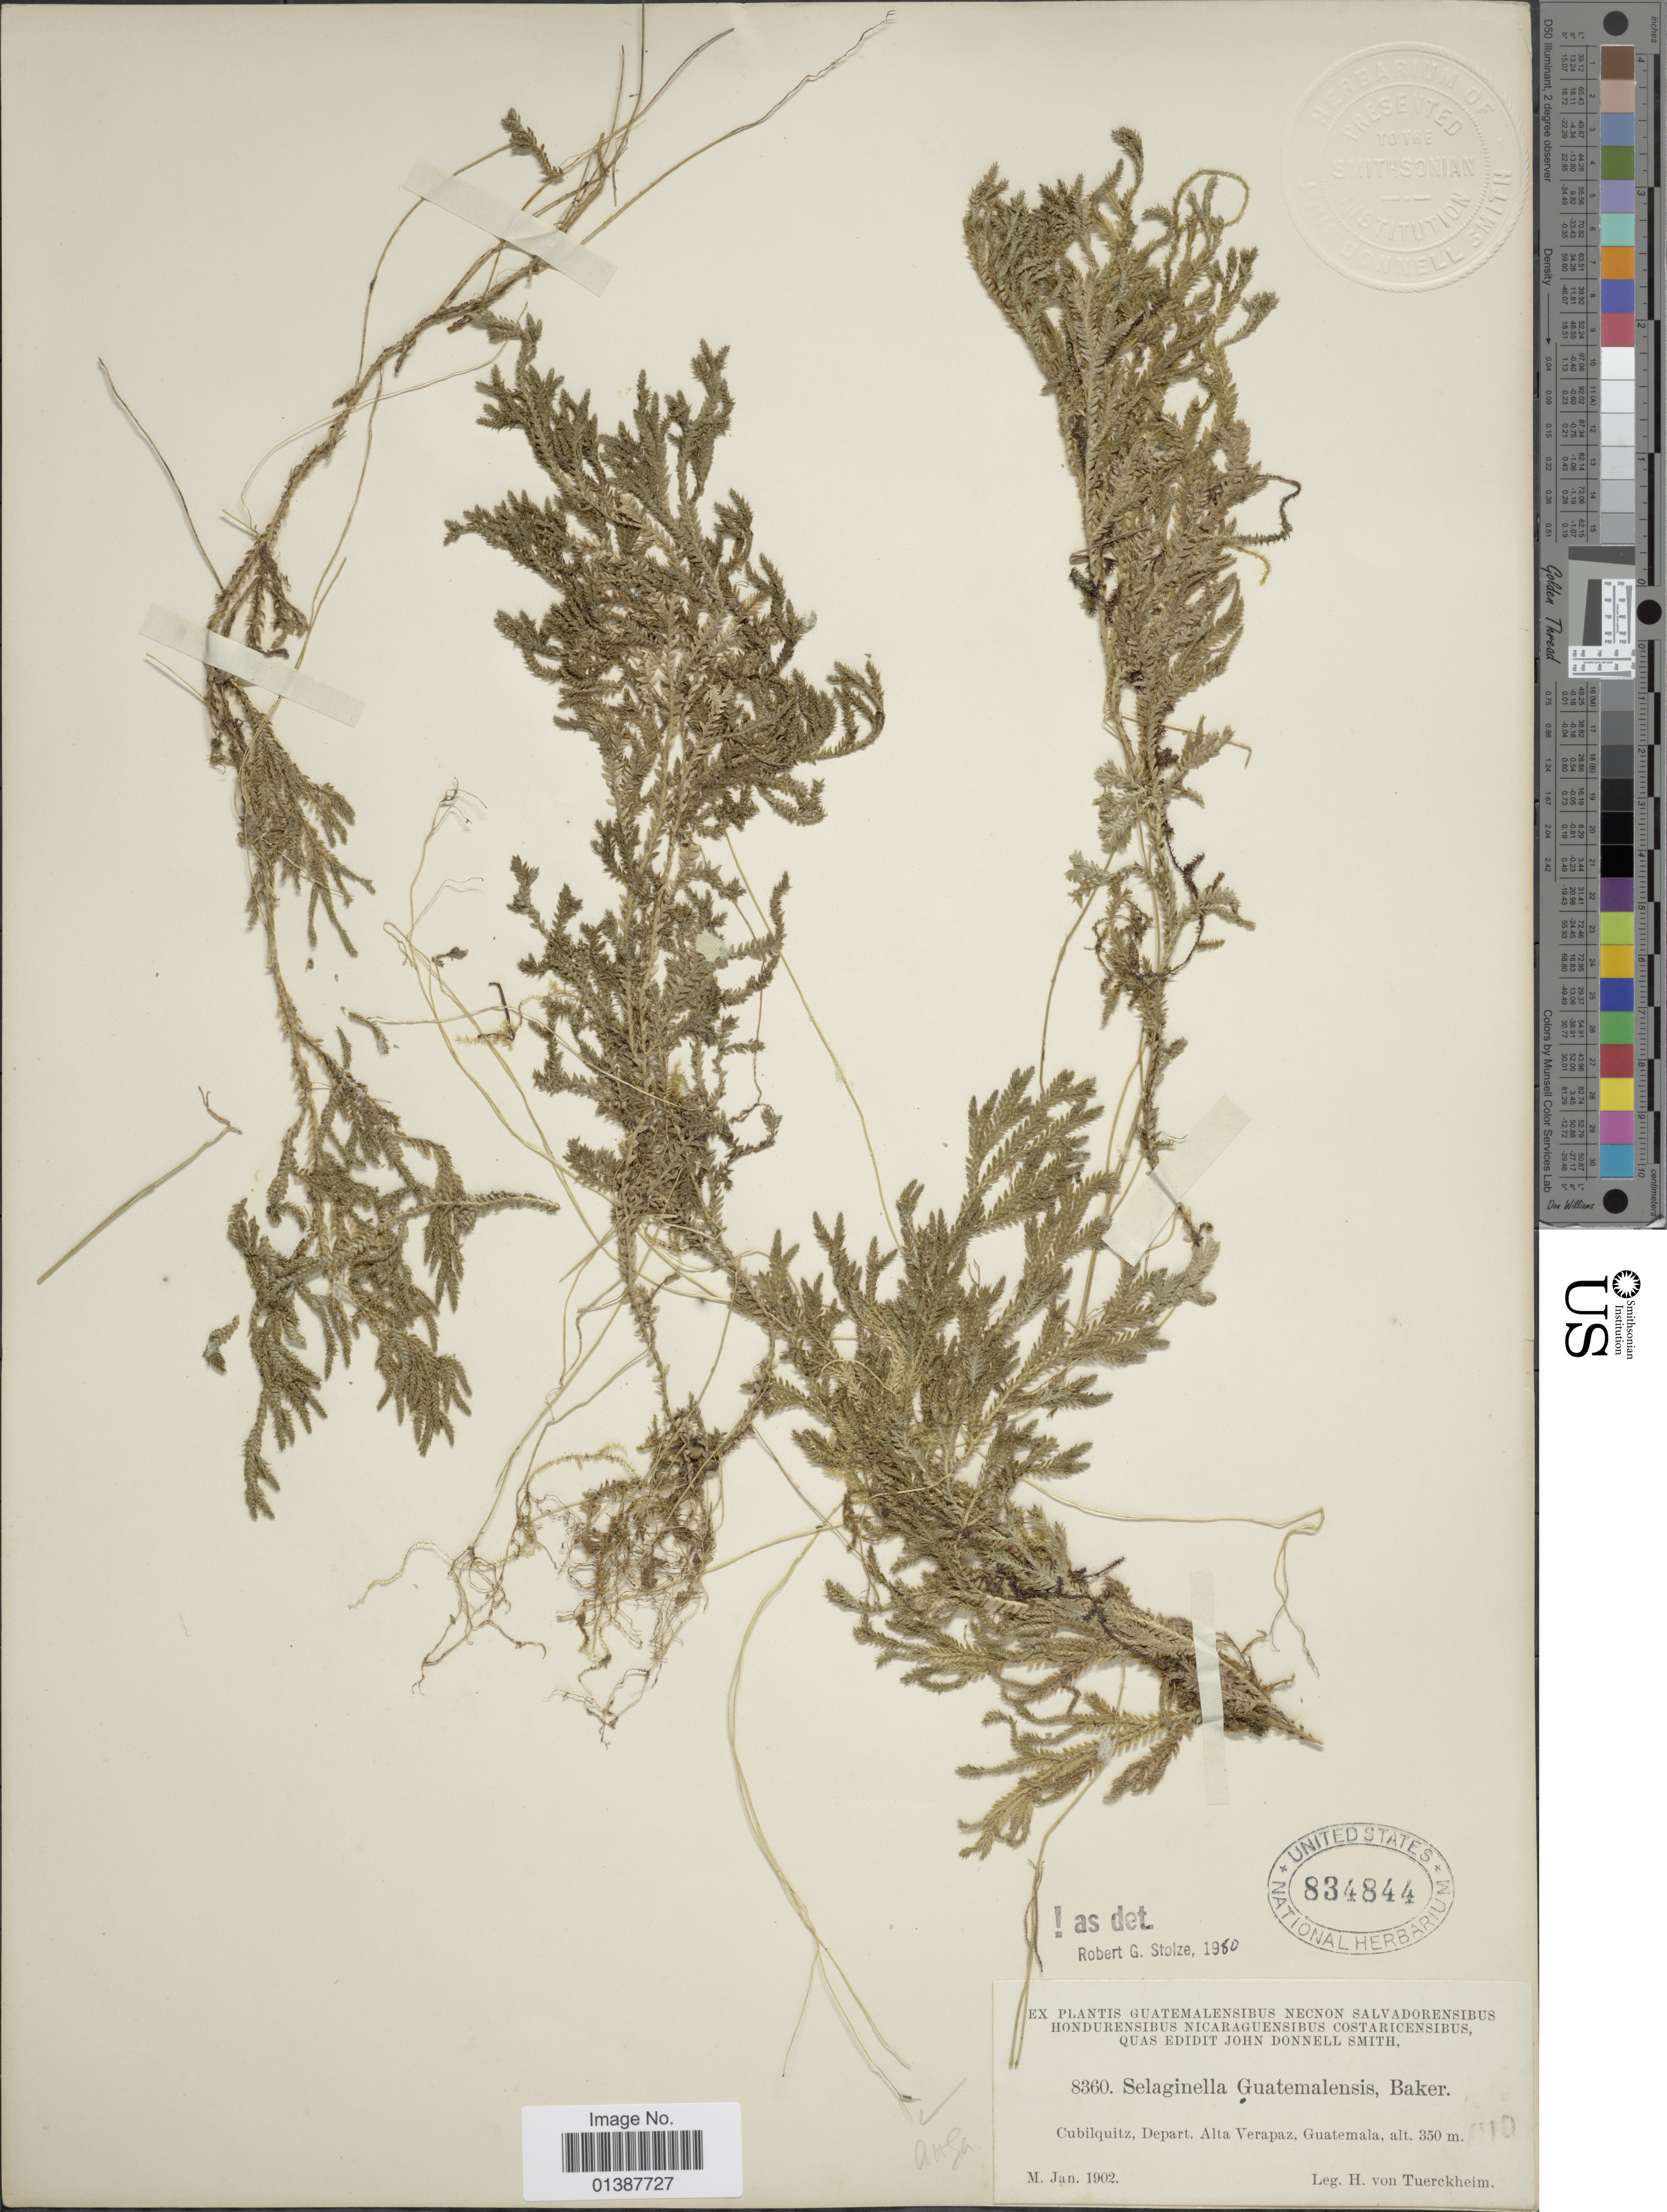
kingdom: Plantae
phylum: Tracheophyta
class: Lycopodiopsida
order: Selaginellales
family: Selaginellaceae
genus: Selaginella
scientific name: Selaginella guatemalensis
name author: Baker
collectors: H. von Türckheim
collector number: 8360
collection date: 1902-01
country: Guatemala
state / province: Alta Verapaz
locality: Cubilquitz, Depart Alta Verapaz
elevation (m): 350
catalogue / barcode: US 834844